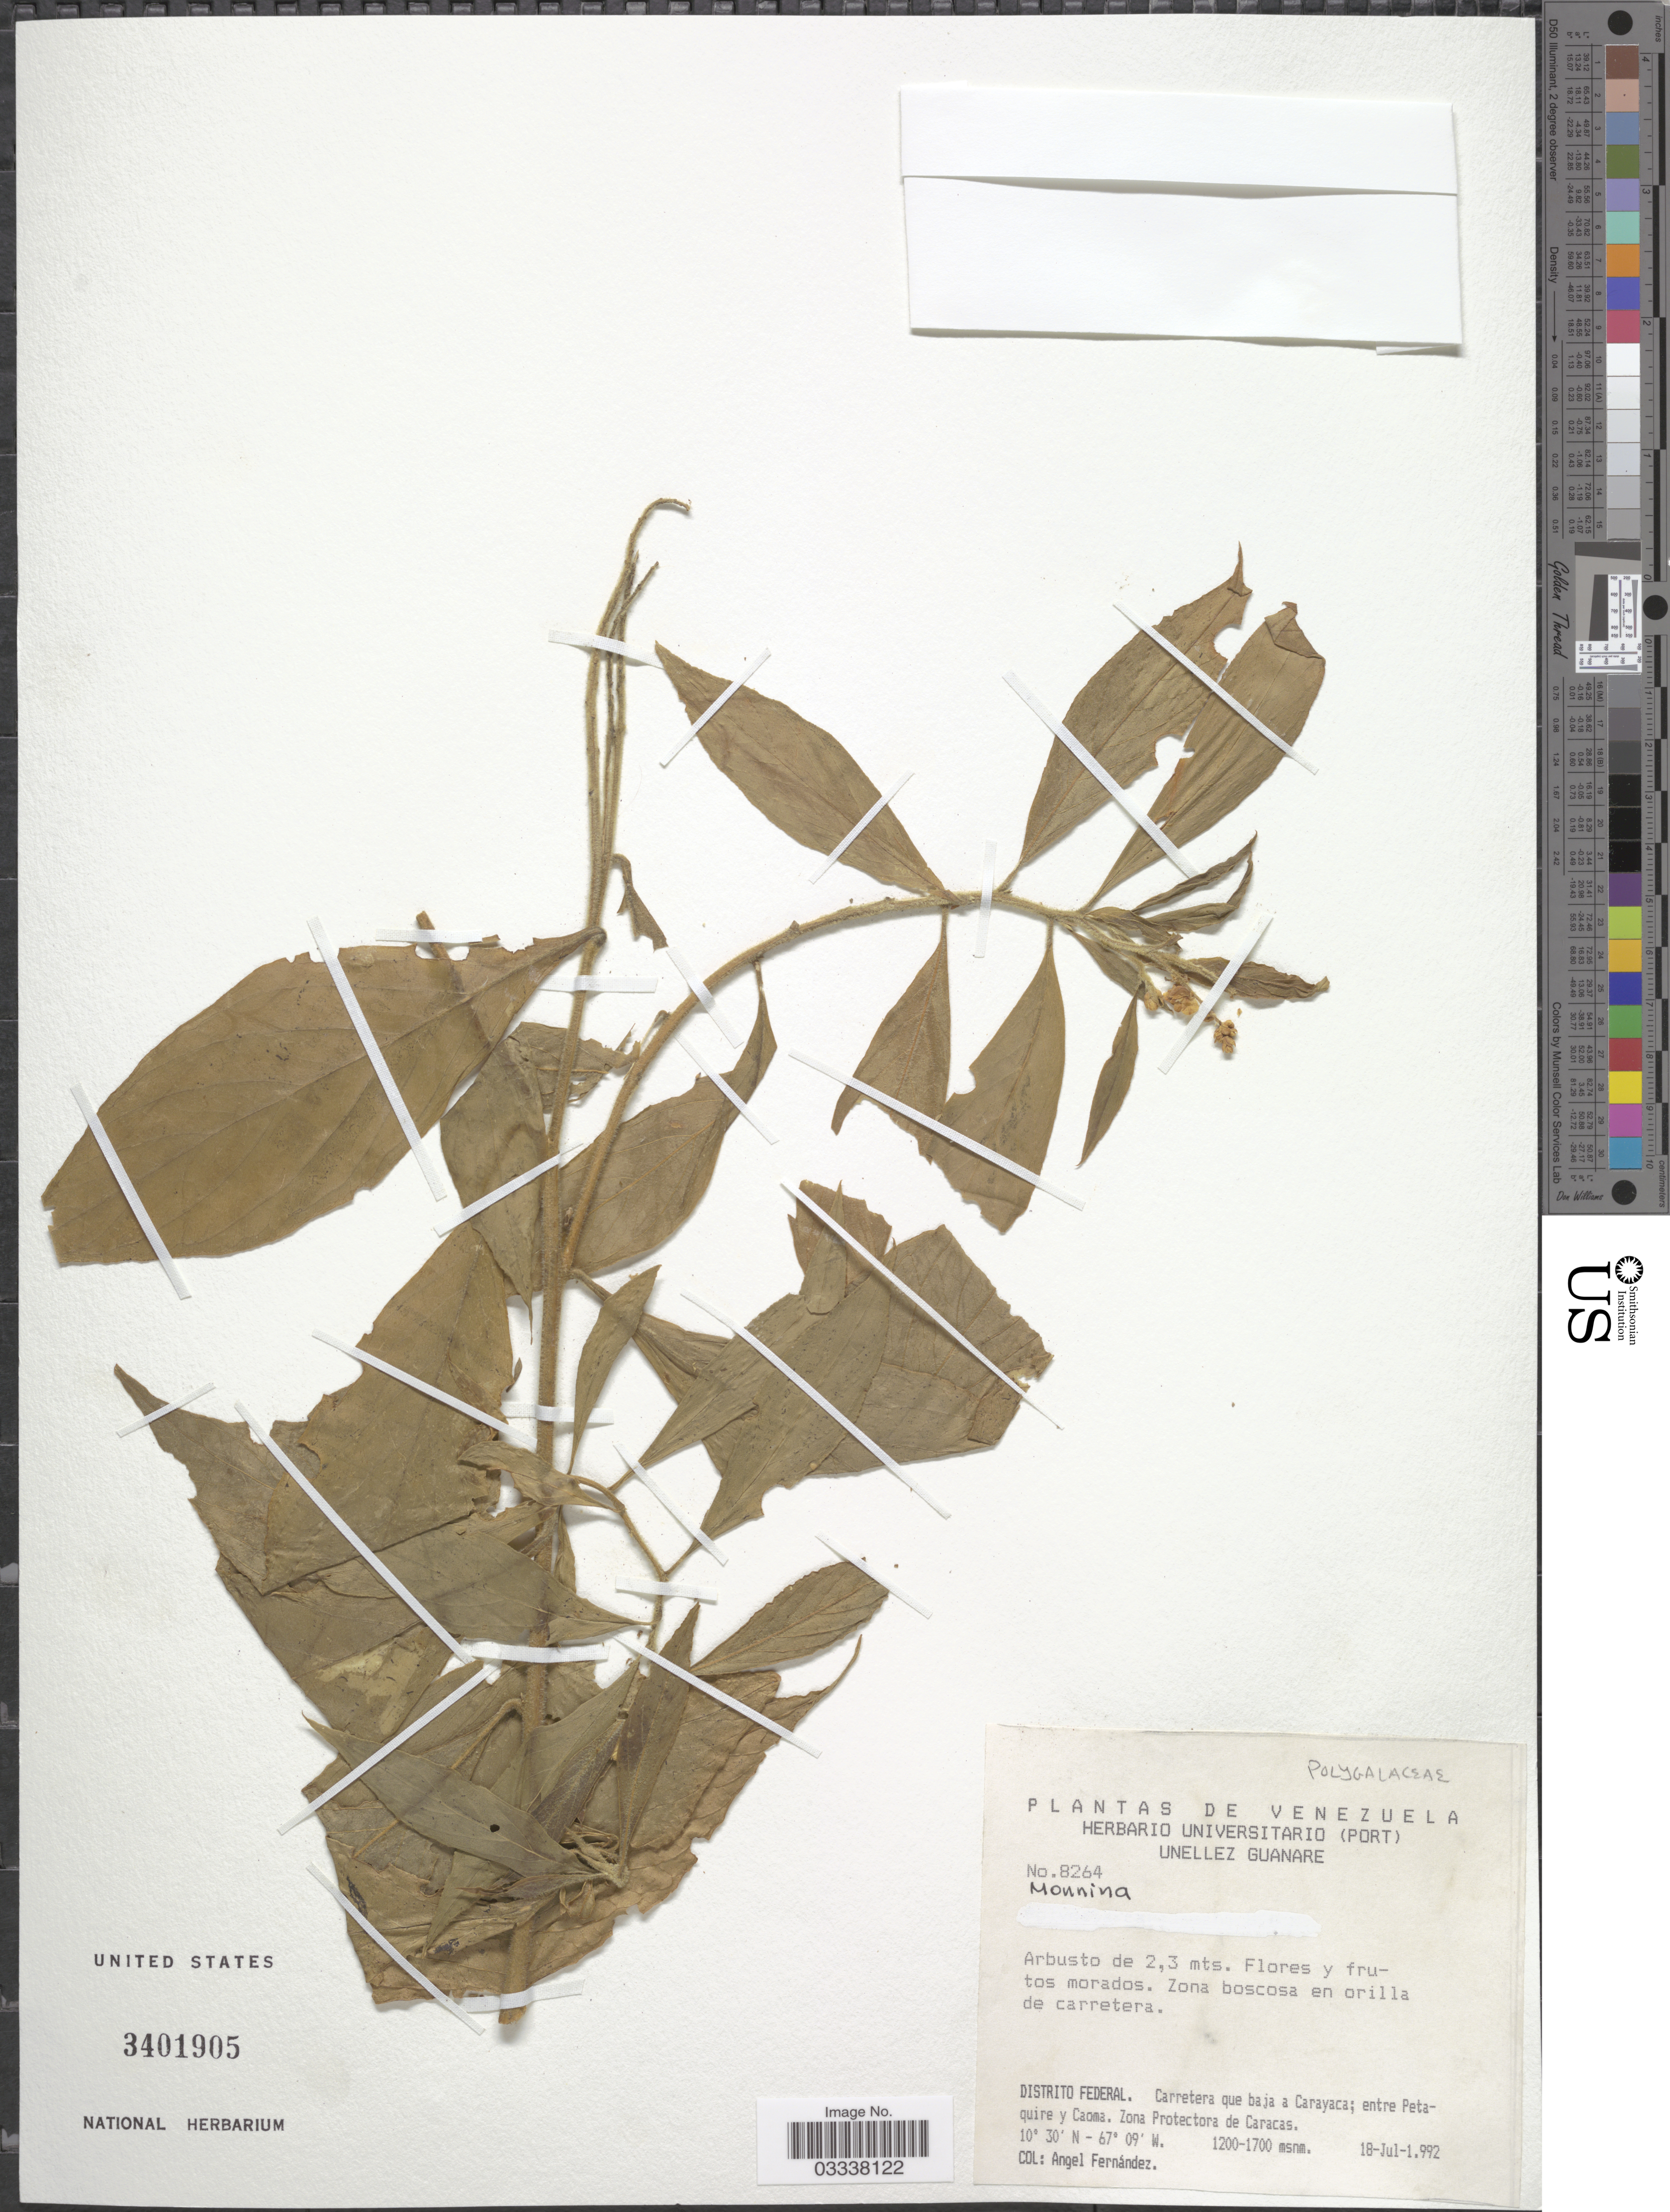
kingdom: Plantae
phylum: Tracheophyta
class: Magnoliopsida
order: Fabales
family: Polygalaceae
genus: Monnina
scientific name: Monnina sp.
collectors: Á. Fernández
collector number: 8264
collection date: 1992-07-18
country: Venezuela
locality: Distrito Federal. Carretera que baja a Carayaca; entre Petaquire y Caoma. Zone Protectora de Caracas.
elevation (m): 1200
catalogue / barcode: US 3401905